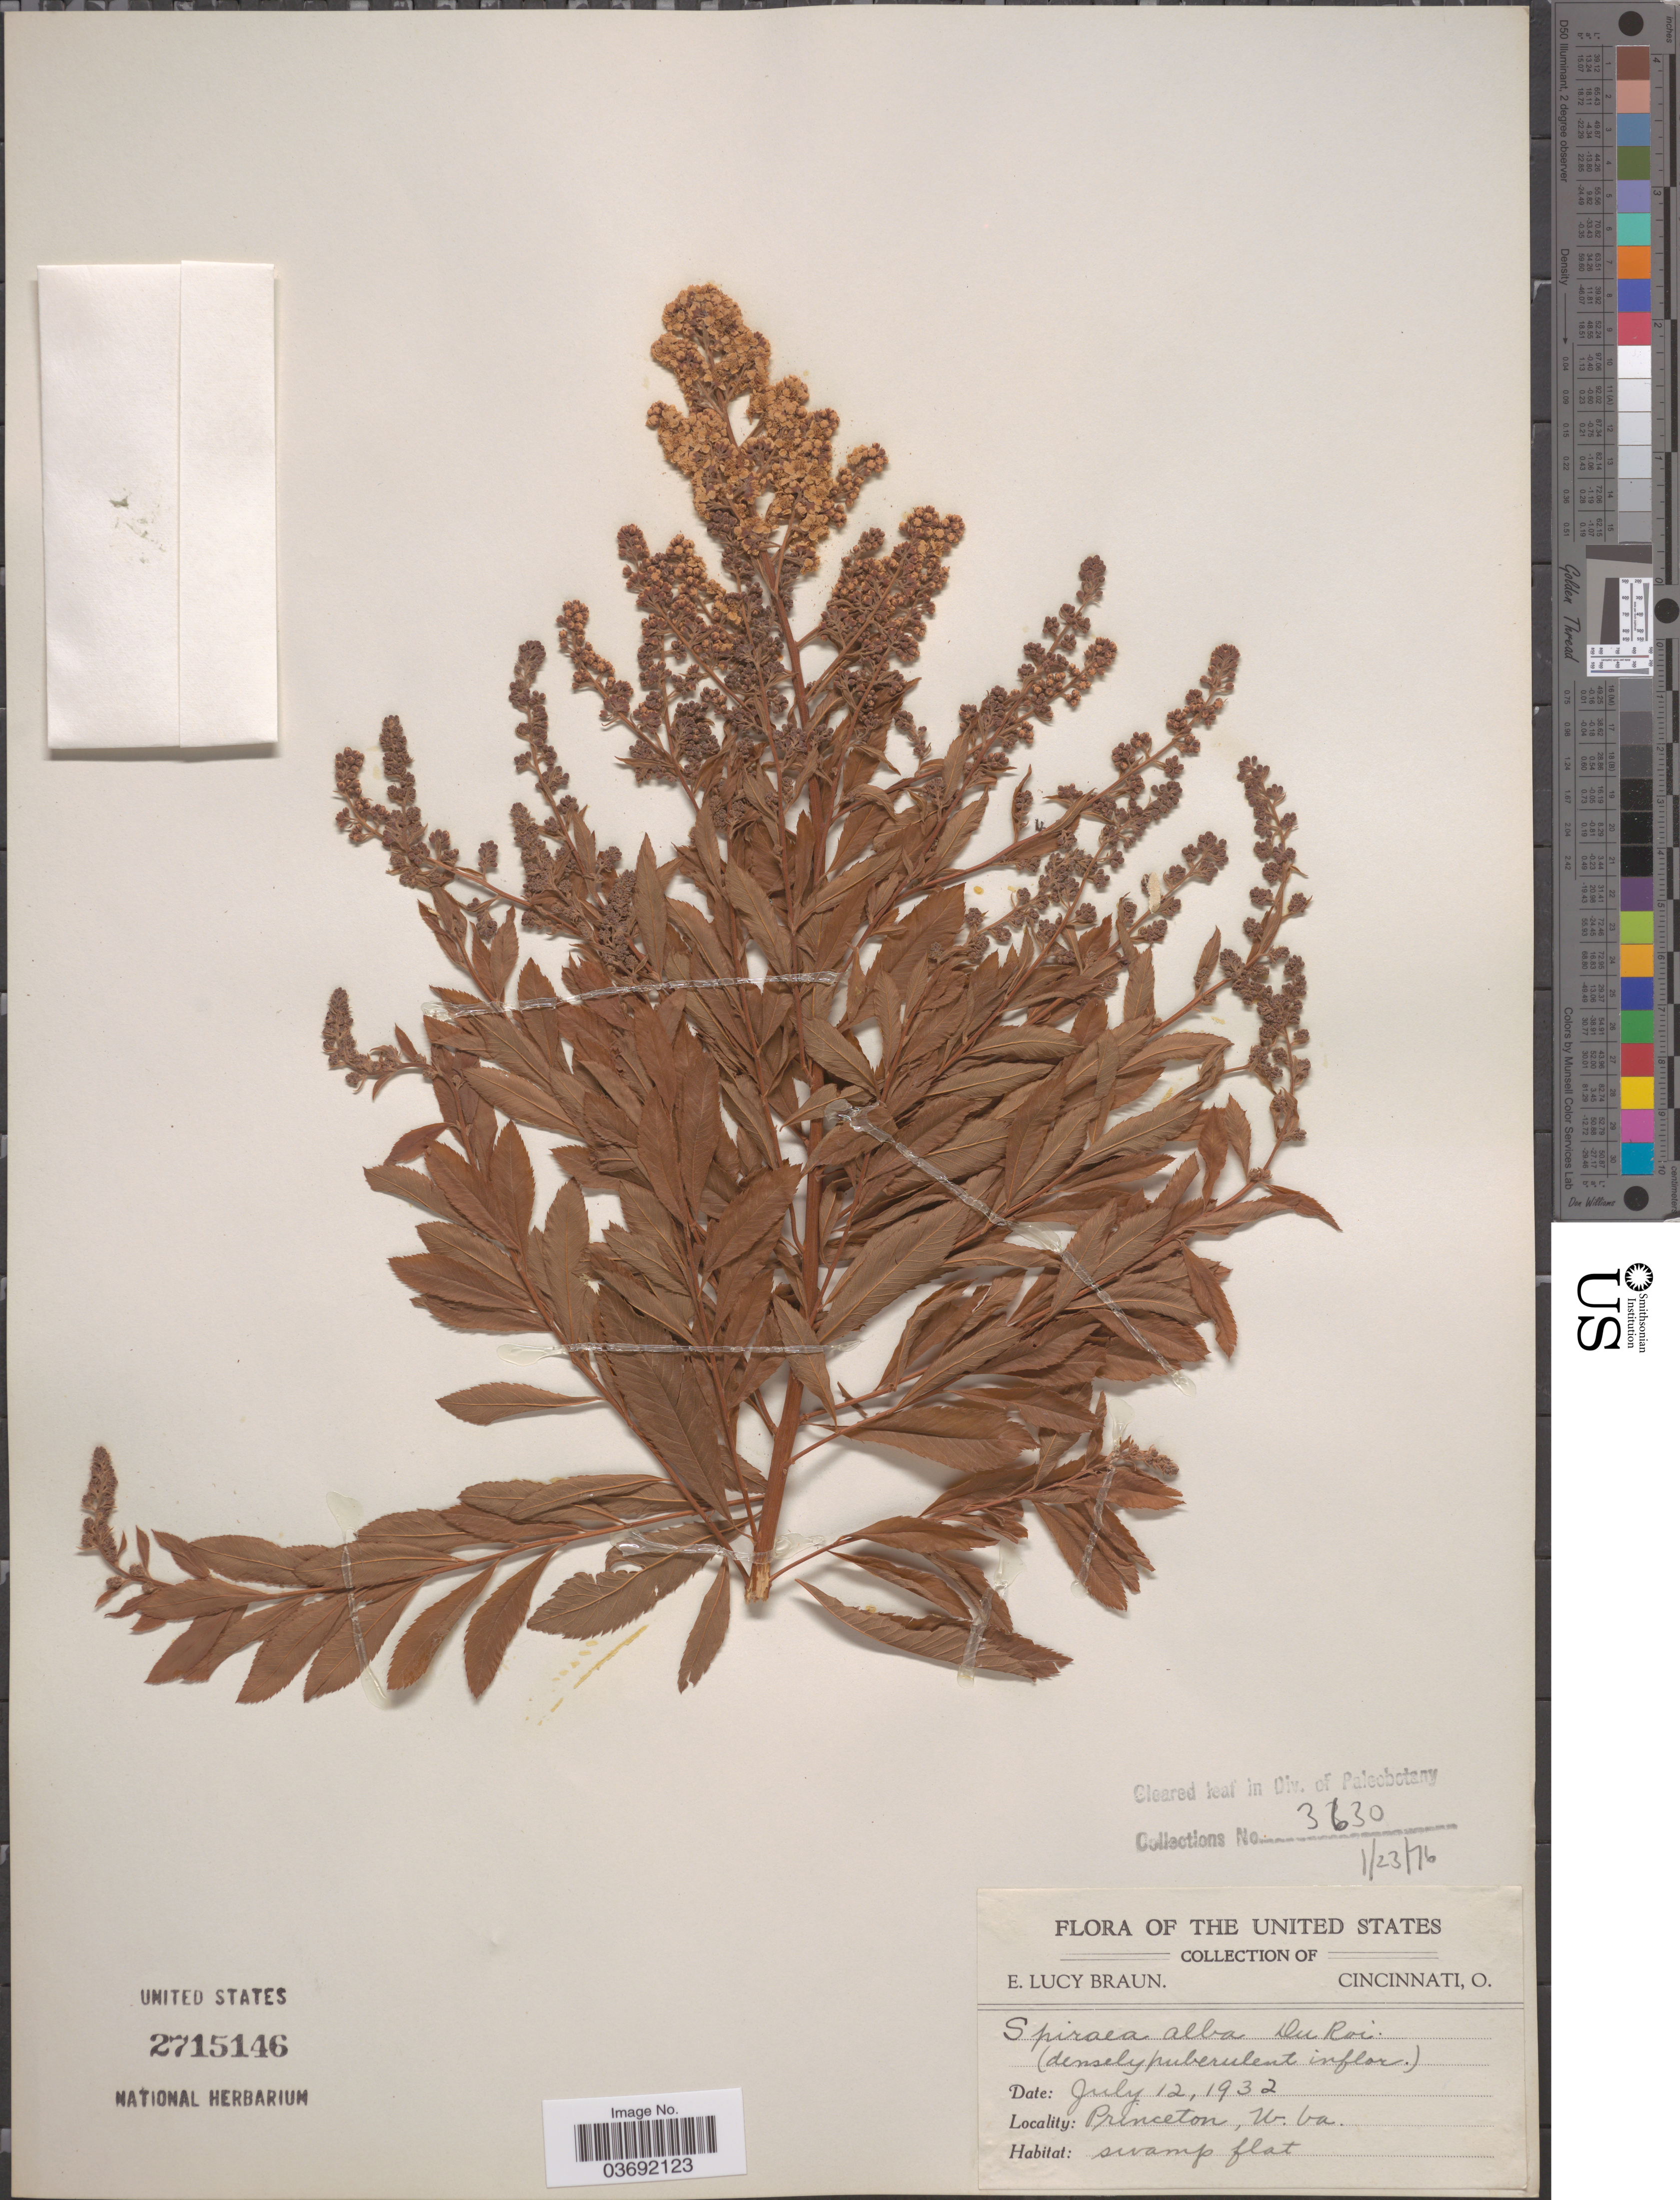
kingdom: Plantae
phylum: Tracheophyta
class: Magnoliopsida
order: Rosales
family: Rosaceae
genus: Spiraea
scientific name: Spiraea alba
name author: Du Roi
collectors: E. L. Braun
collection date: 1932-07-12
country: United States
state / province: West Virginia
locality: Princeton.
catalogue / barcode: US 2715146